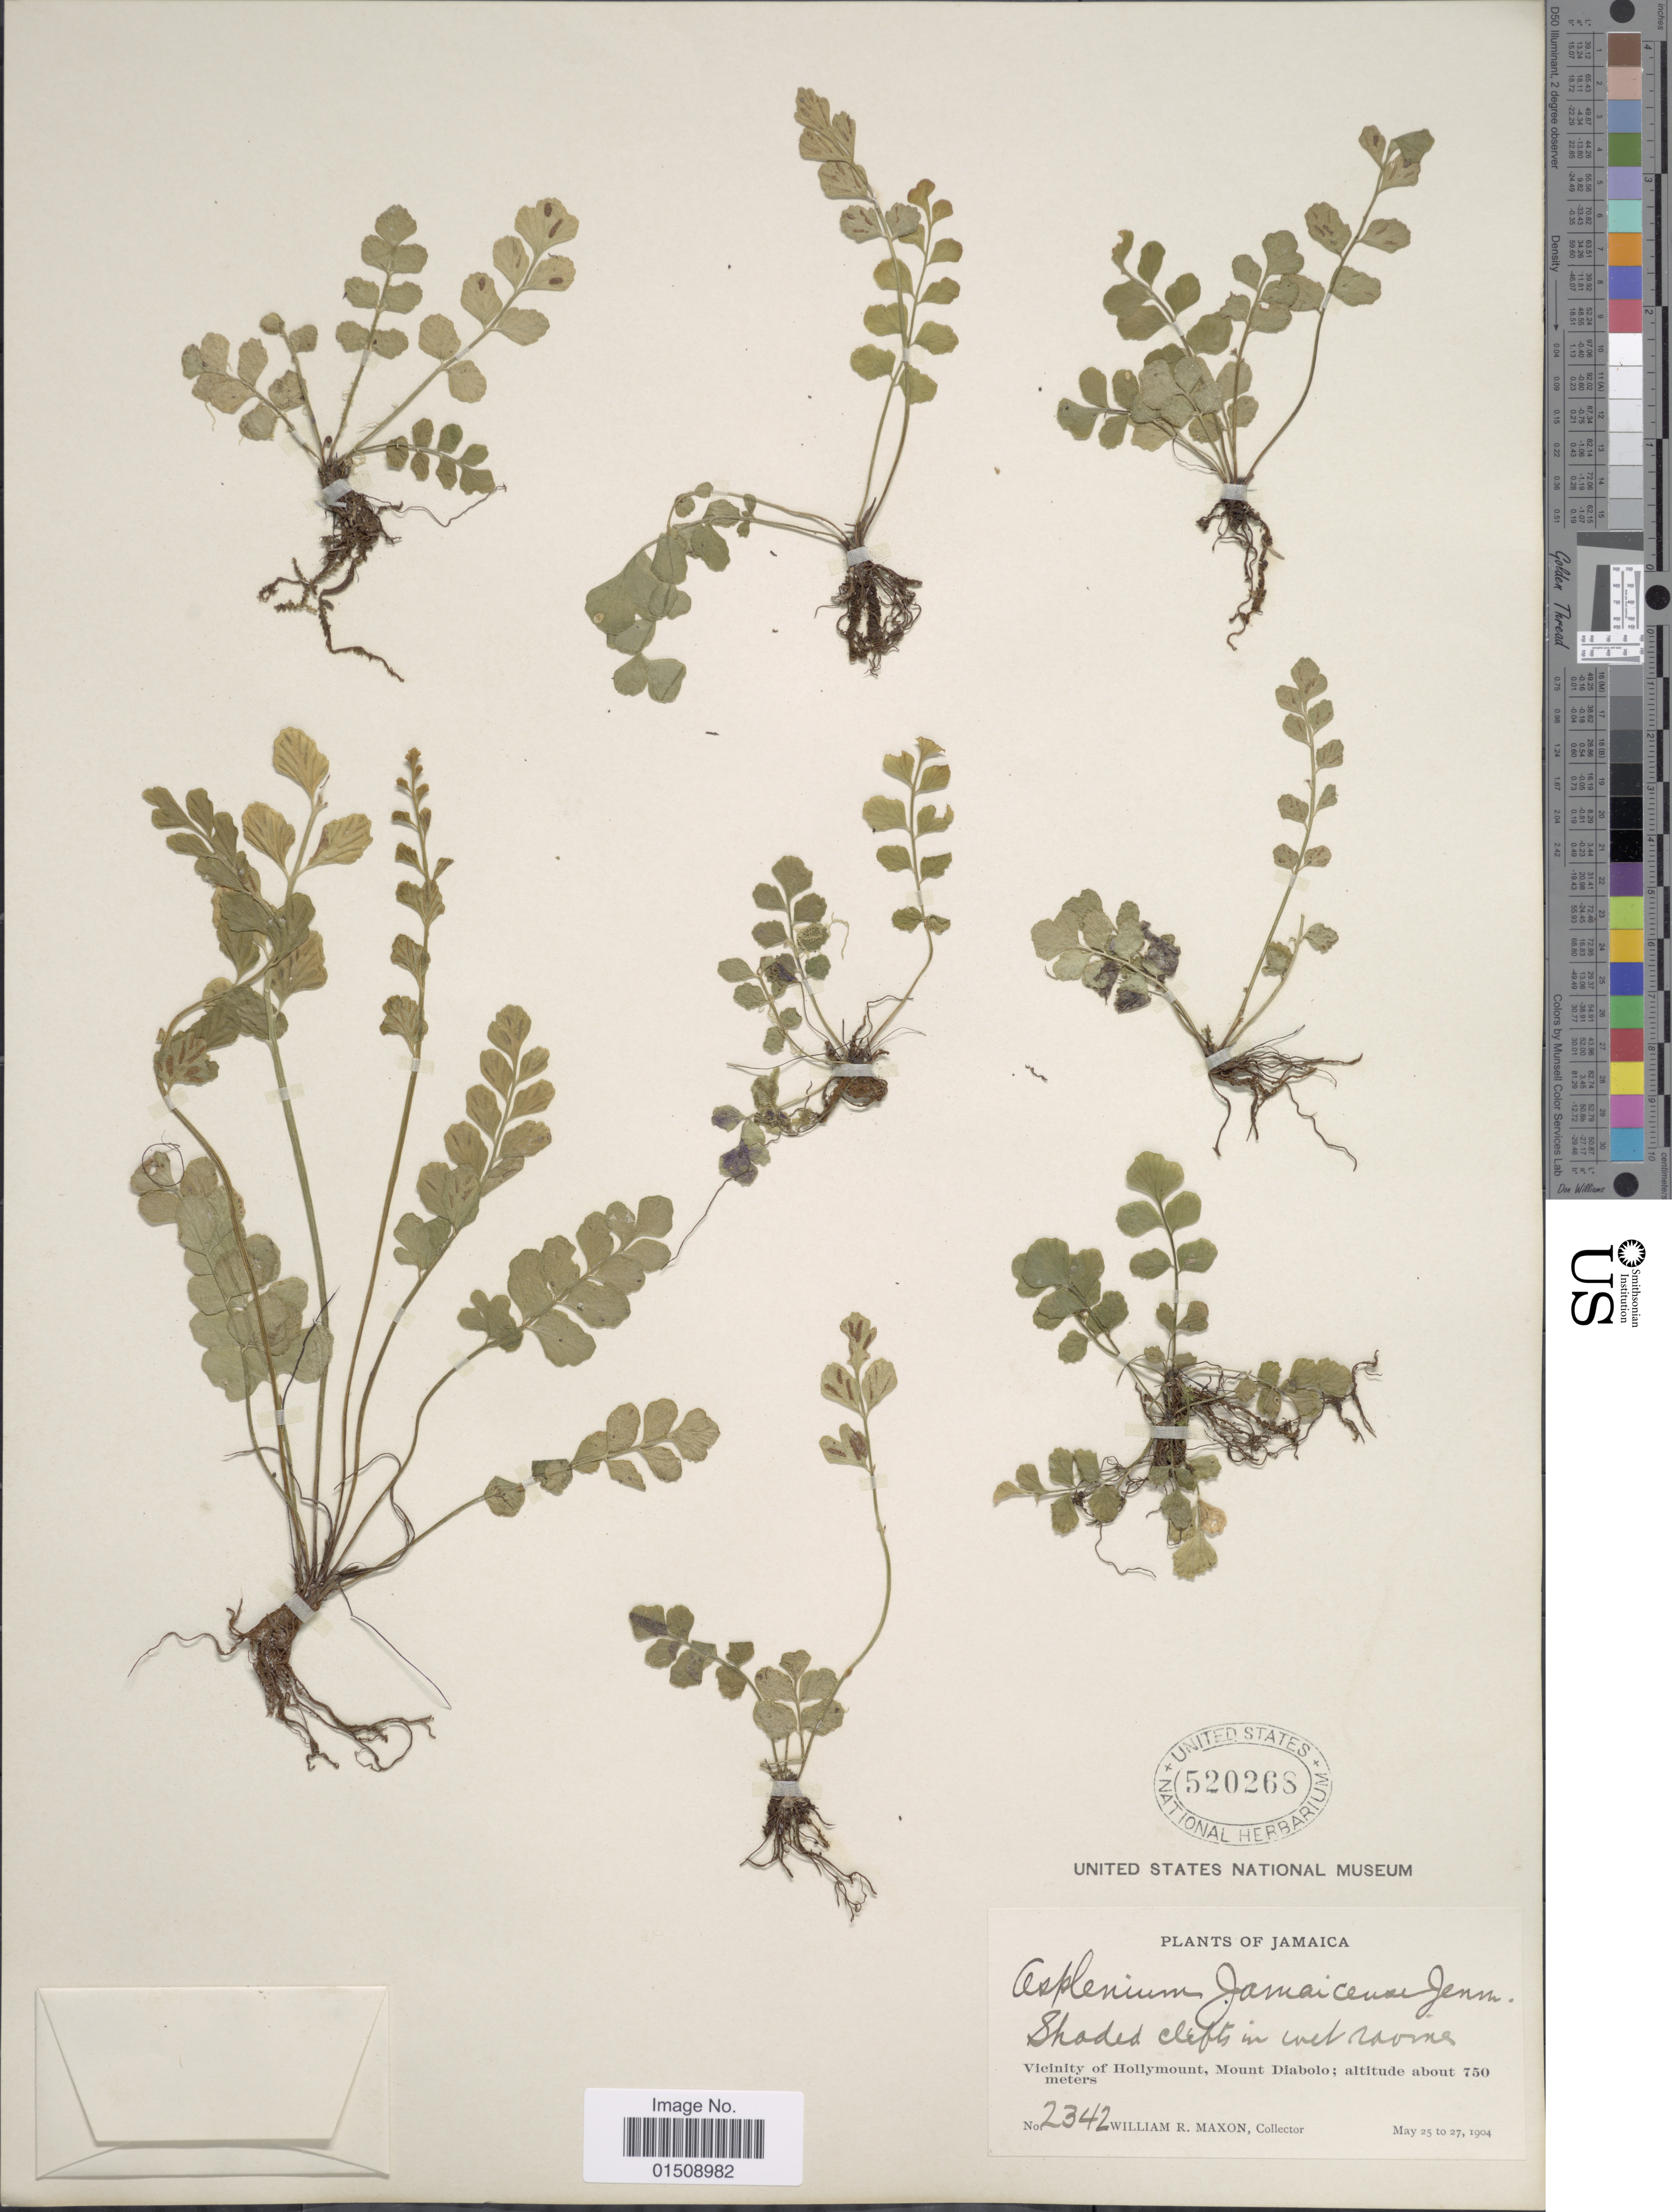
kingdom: Plantae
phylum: Tracheophyta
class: Polypodiopsida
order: Polypodiales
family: Aspleniaceae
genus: Asplenium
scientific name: Asplenium jamaicense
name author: Jenman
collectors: W. R. Maxon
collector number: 2342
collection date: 1904-05-25/1904-05-27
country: Jamaica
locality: Vicinity of Hollymount, Mount Diabolo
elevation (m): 750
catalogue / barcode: US 520268